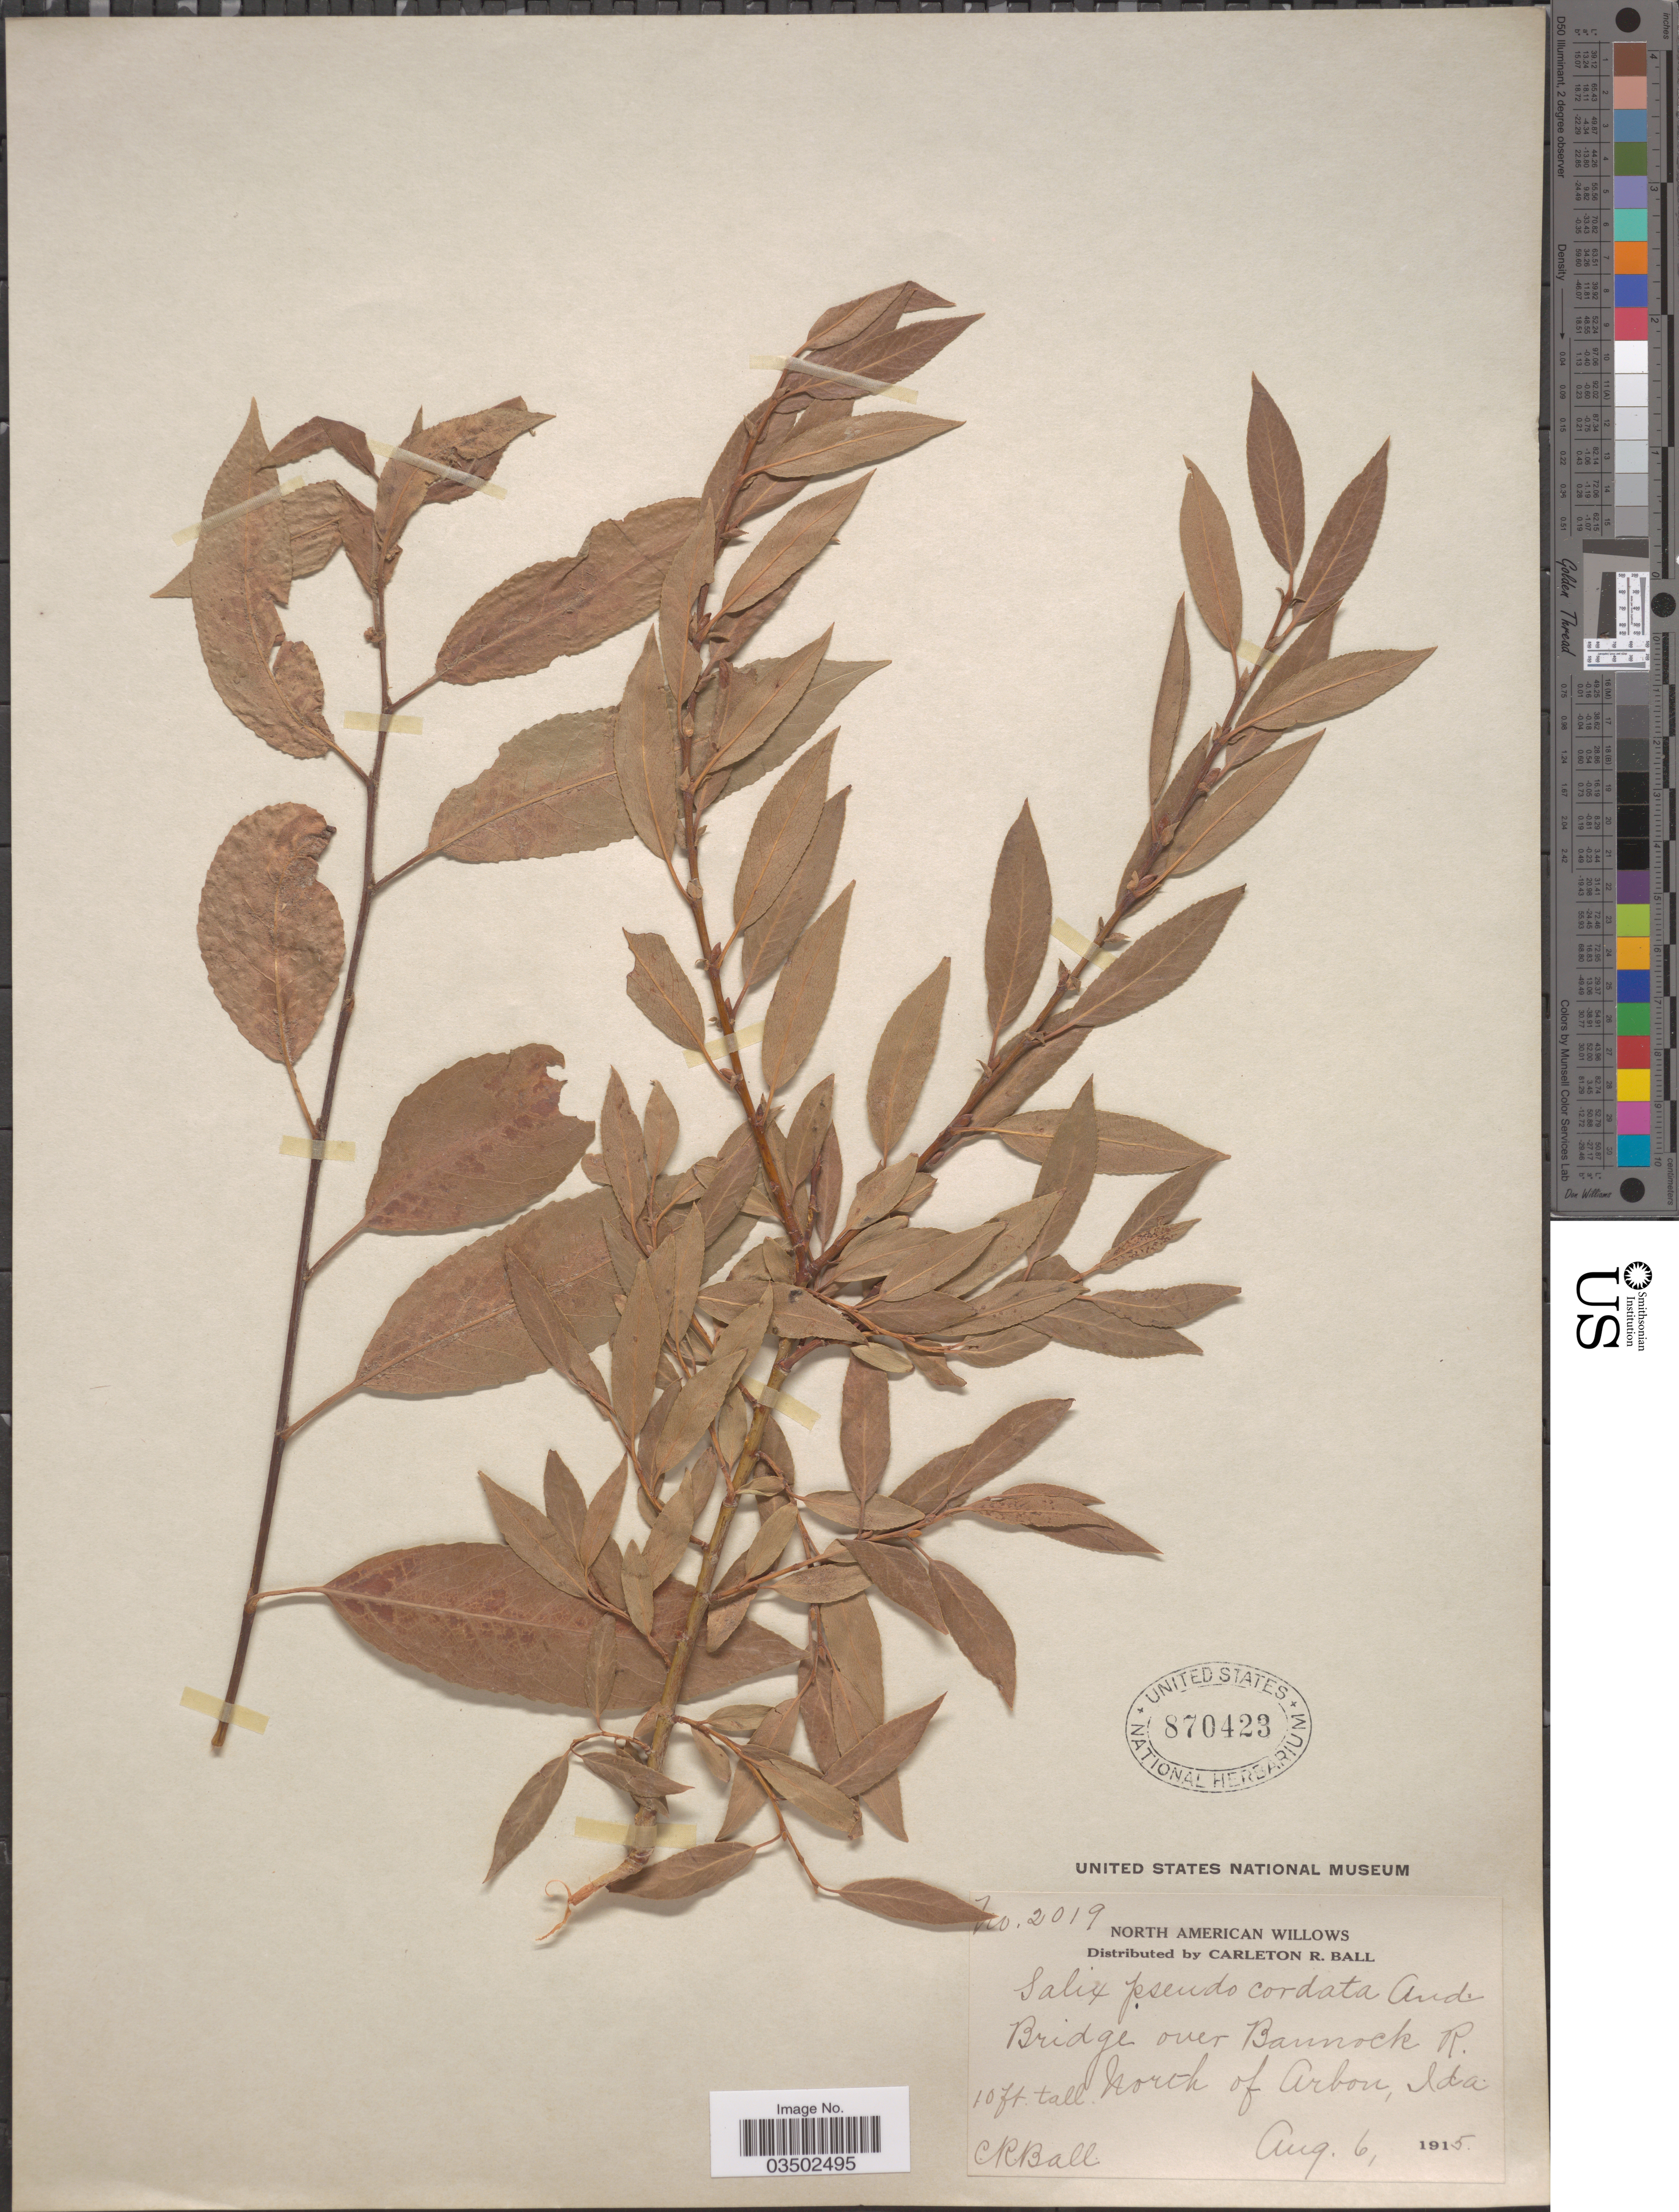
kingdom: Plantae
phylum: Tracheophyta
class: Magnoliopsida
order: Malpighiales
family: Salicaceae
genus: Salix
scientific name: Salix pseudocordata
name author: (Andersson) Andersson ex Rydb.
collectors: C. R. Ball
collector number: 2019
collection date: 1915-08-06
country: United States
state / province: Idaho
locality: Bridge over Bannock R. North of Arbon.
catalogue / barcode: US 870423